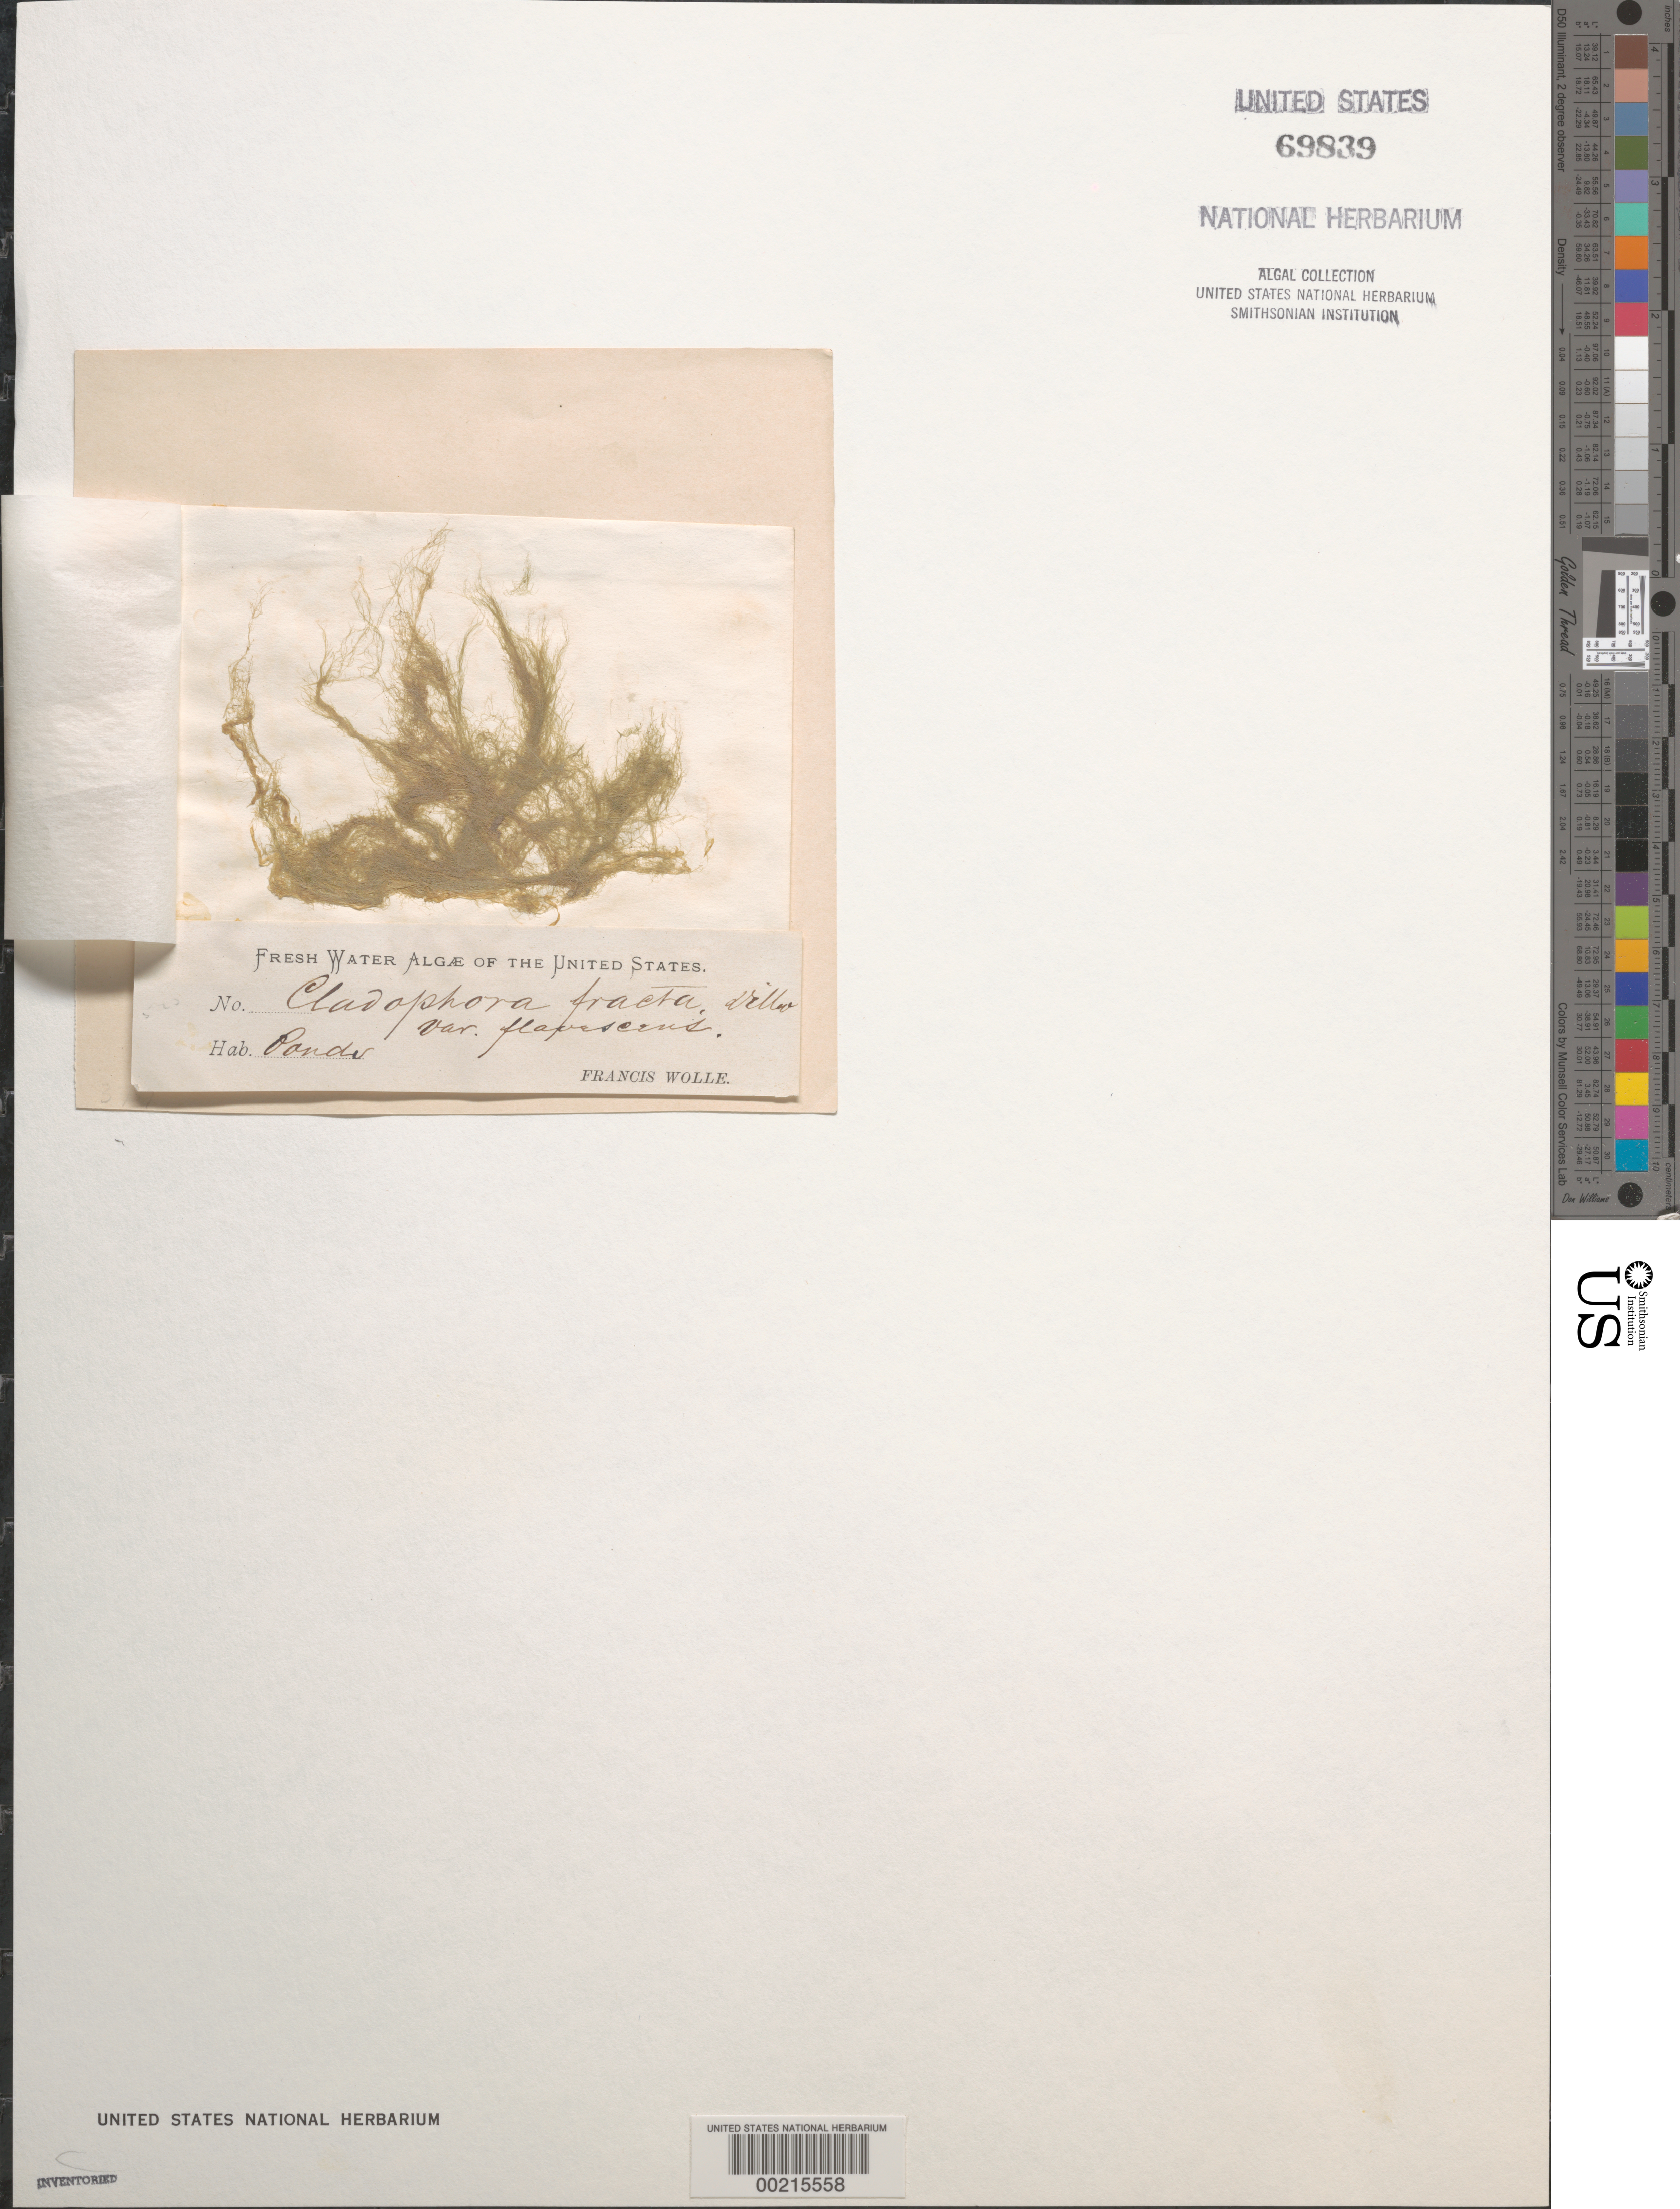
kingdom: Plantae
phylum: Chlorophyta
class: Ulvophyceae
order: Cladophorales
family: Cladophoraceae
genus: Cladophora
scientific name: Cladophora glomerata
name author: (L.) Kütz.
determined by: Phinney, H. K.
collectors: F. Wolle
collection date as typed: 18--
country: United States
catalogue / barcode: US 69839